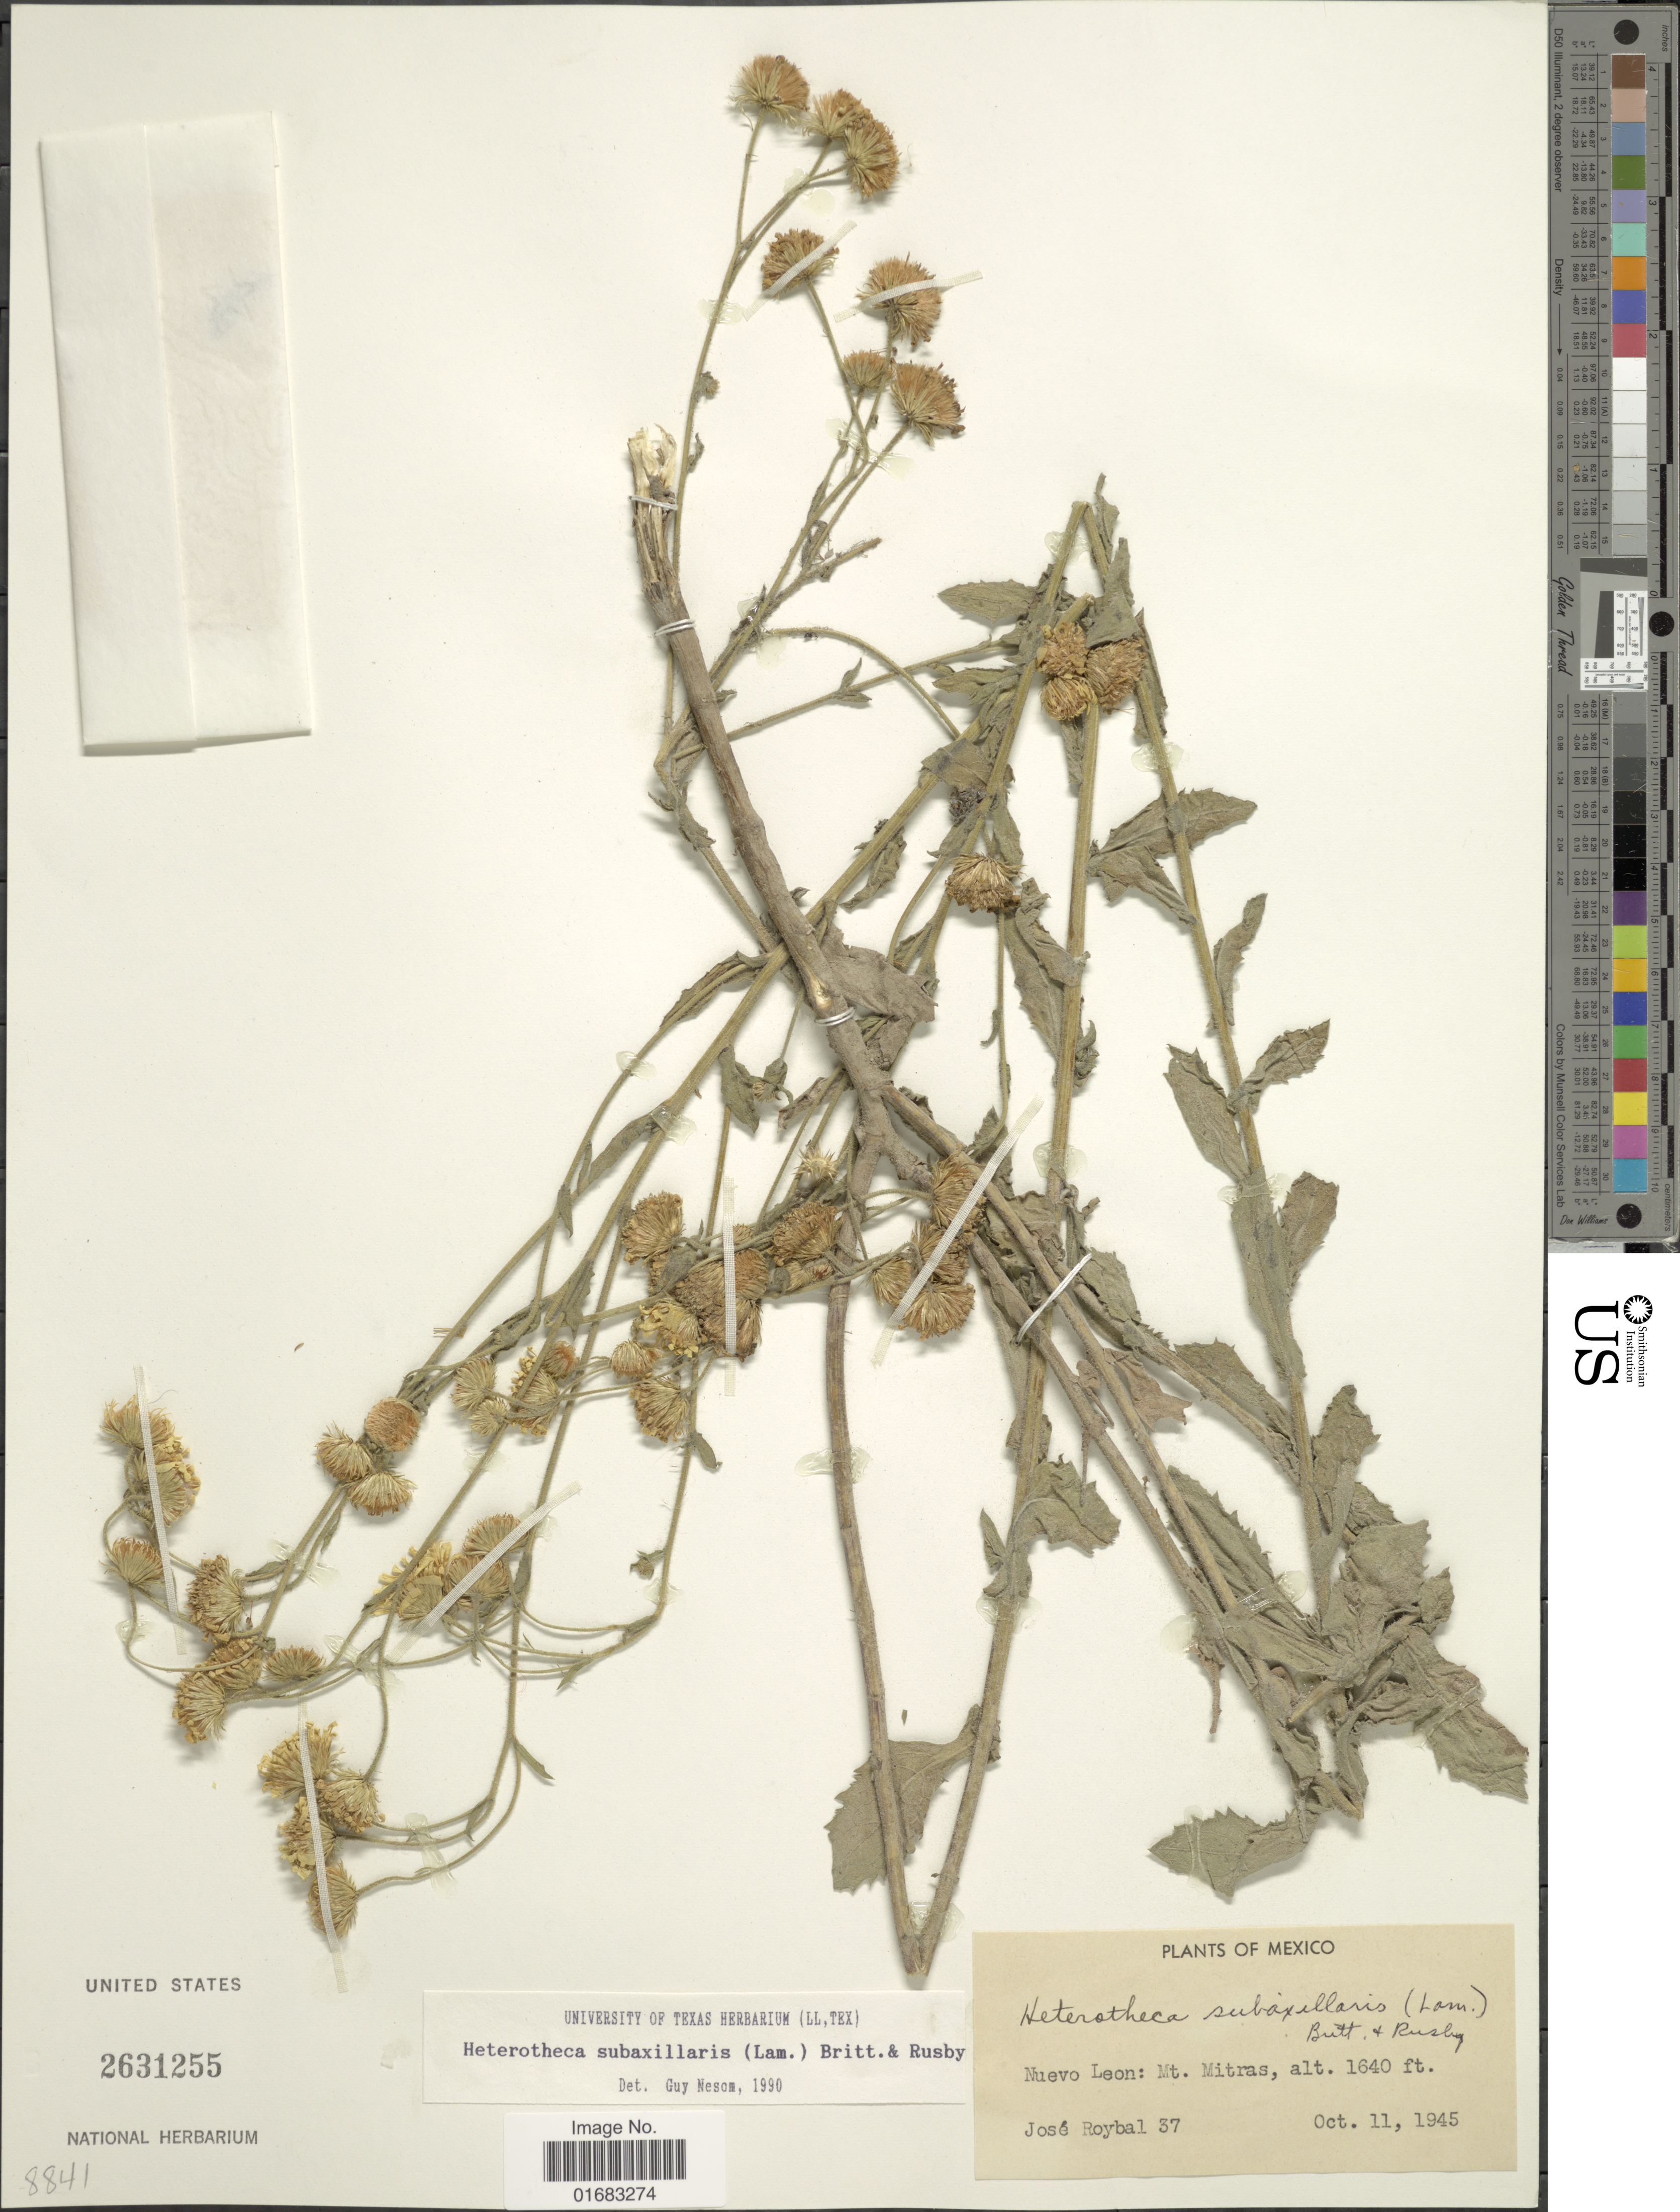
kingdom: Plantae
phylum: Tracheophyta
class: Magnoliopsida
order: Asterales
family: Asteraceae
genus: Heterotheca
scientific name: Heterotheca subaxillaris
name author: (Lam.) Britton & Rusby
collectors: J. J. Roybal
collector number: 37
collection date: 1945-10-11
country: Mexico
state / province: Nuevo León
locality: Mexico. Nuevo León: mt. Mitras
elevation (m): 500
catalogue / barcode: US 2631255